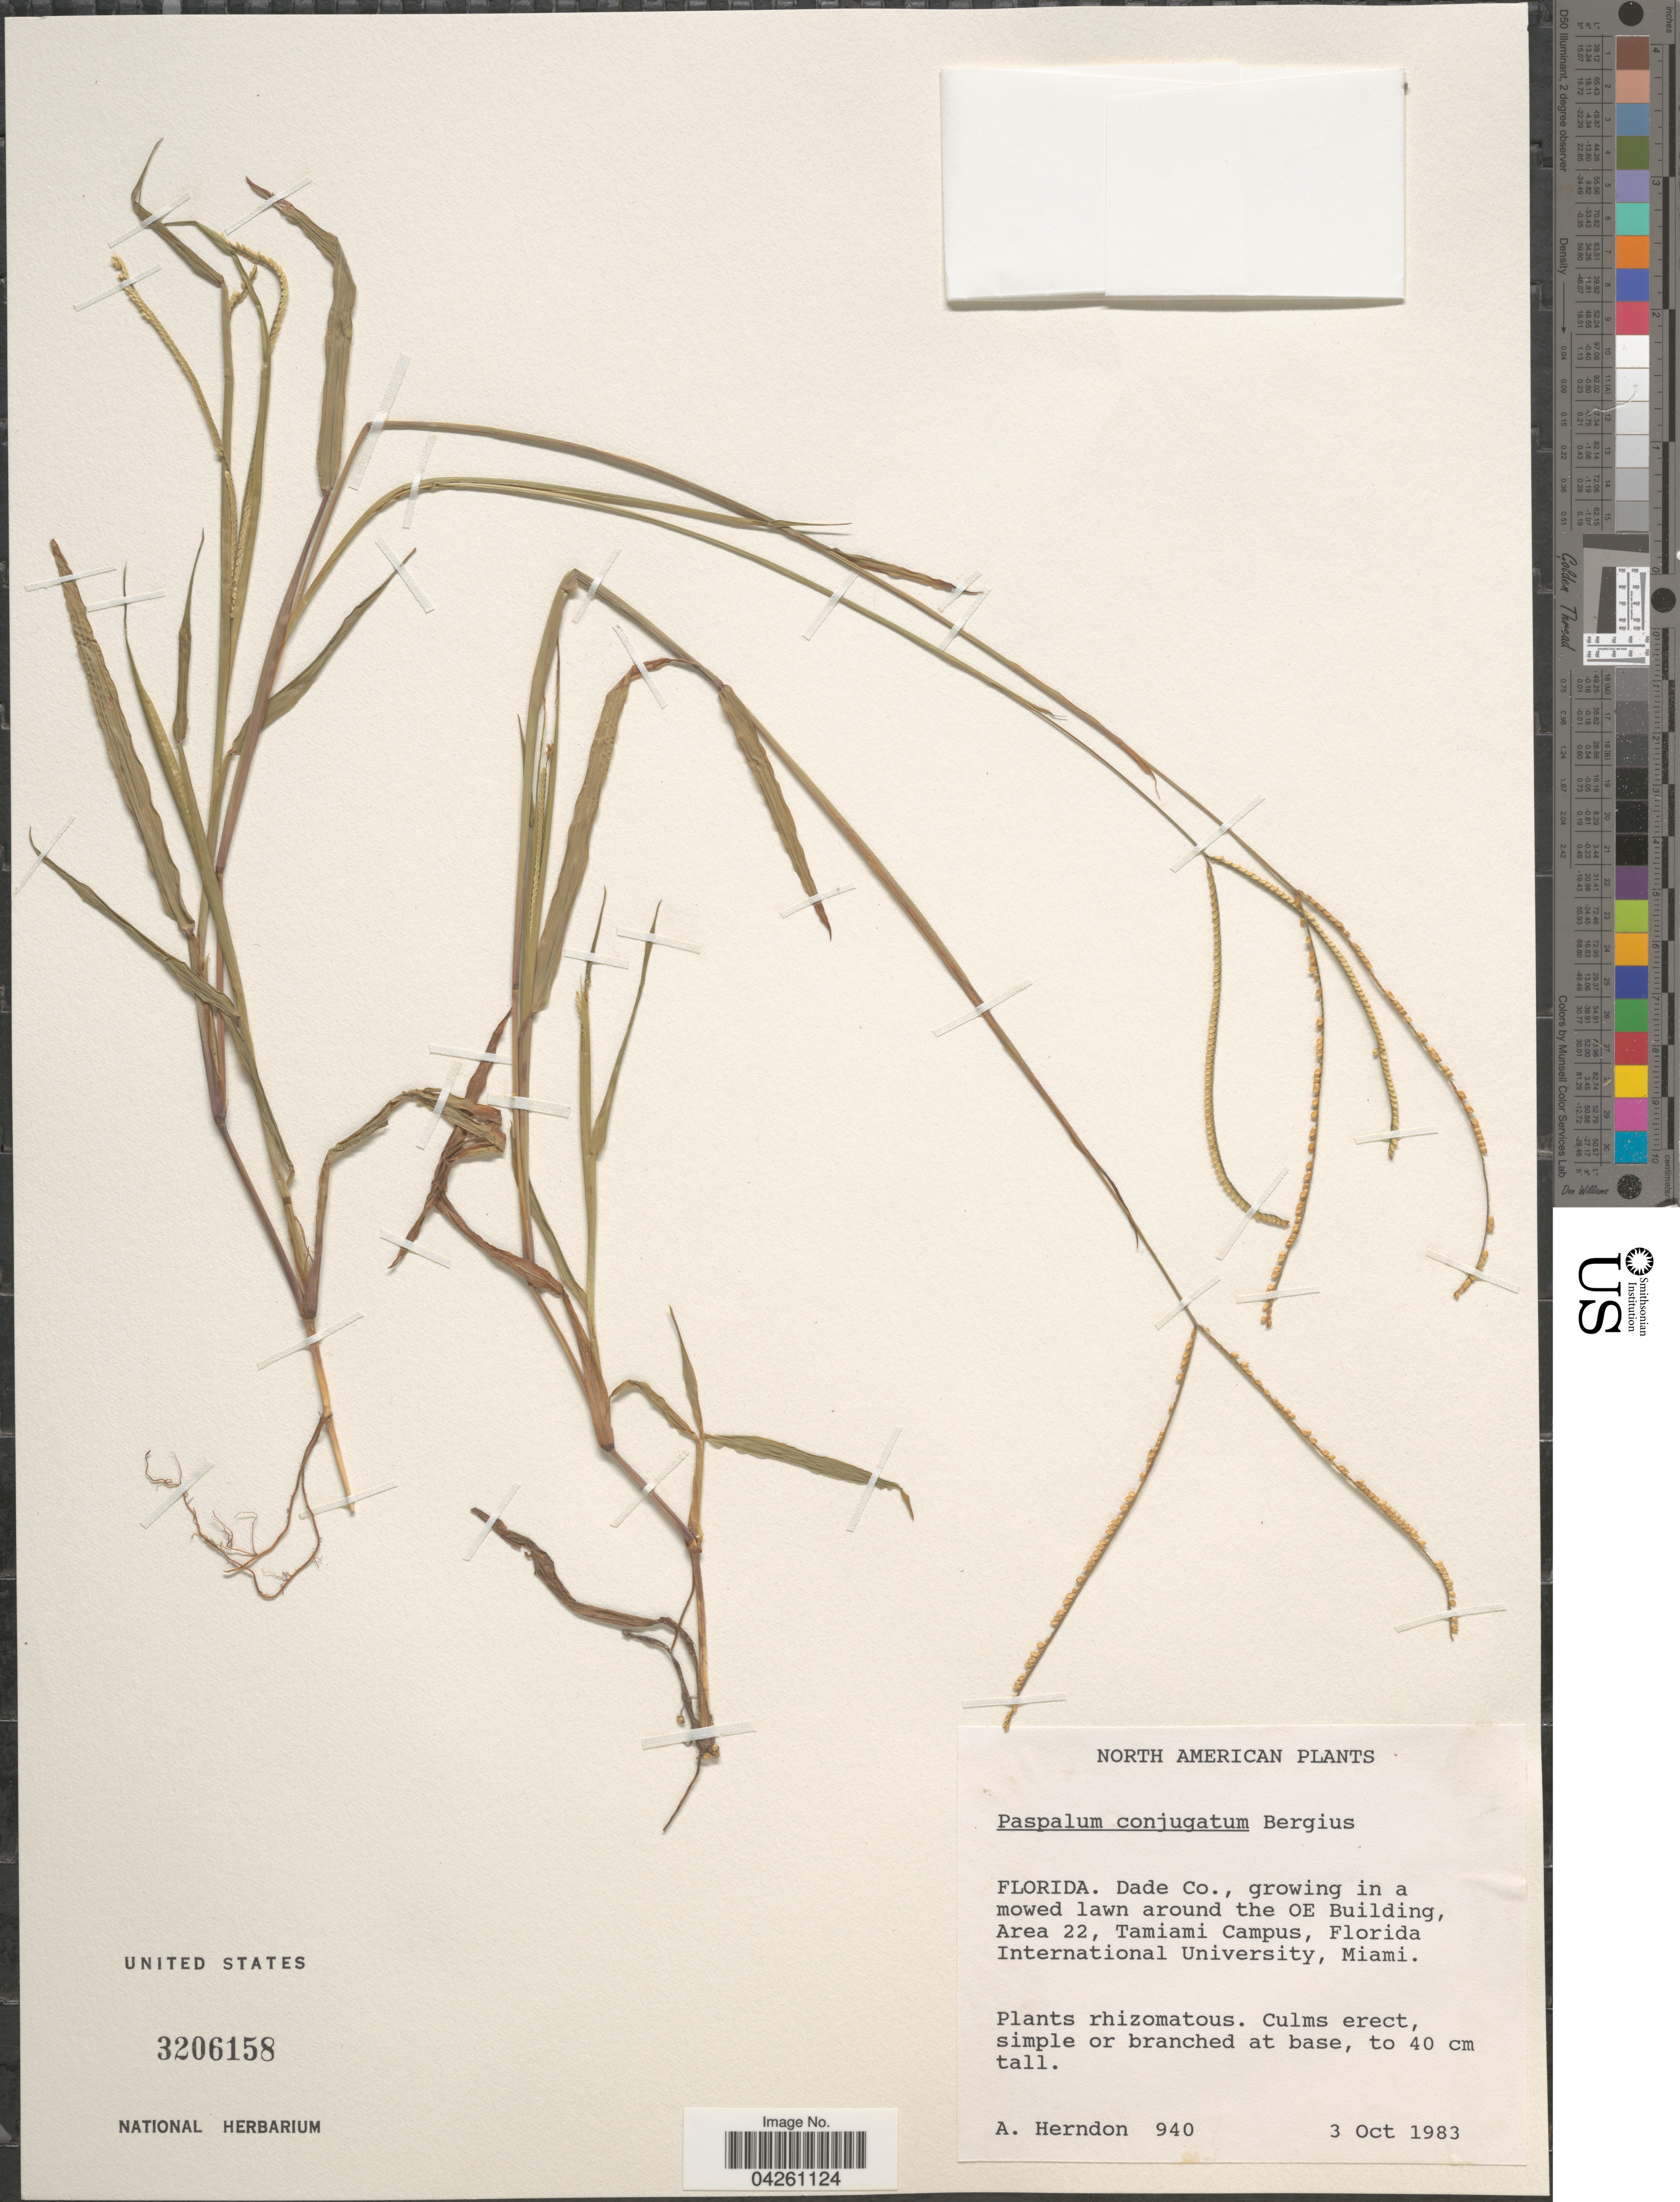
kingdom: Plantae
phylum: Tracheophyta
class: Liliopsida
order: Poales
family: Poaceae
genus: Paspalum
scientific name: Paspalum conjugatum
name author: P.J. Bergius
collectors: A. Herndon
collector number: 940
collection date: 1983-10-03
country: United States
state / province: Florida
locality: Dade Co., growing in a mowed lawn around the OE Building, area 22, Tamiami Campus, Florida International University, Miami.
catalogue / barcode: US 3206158